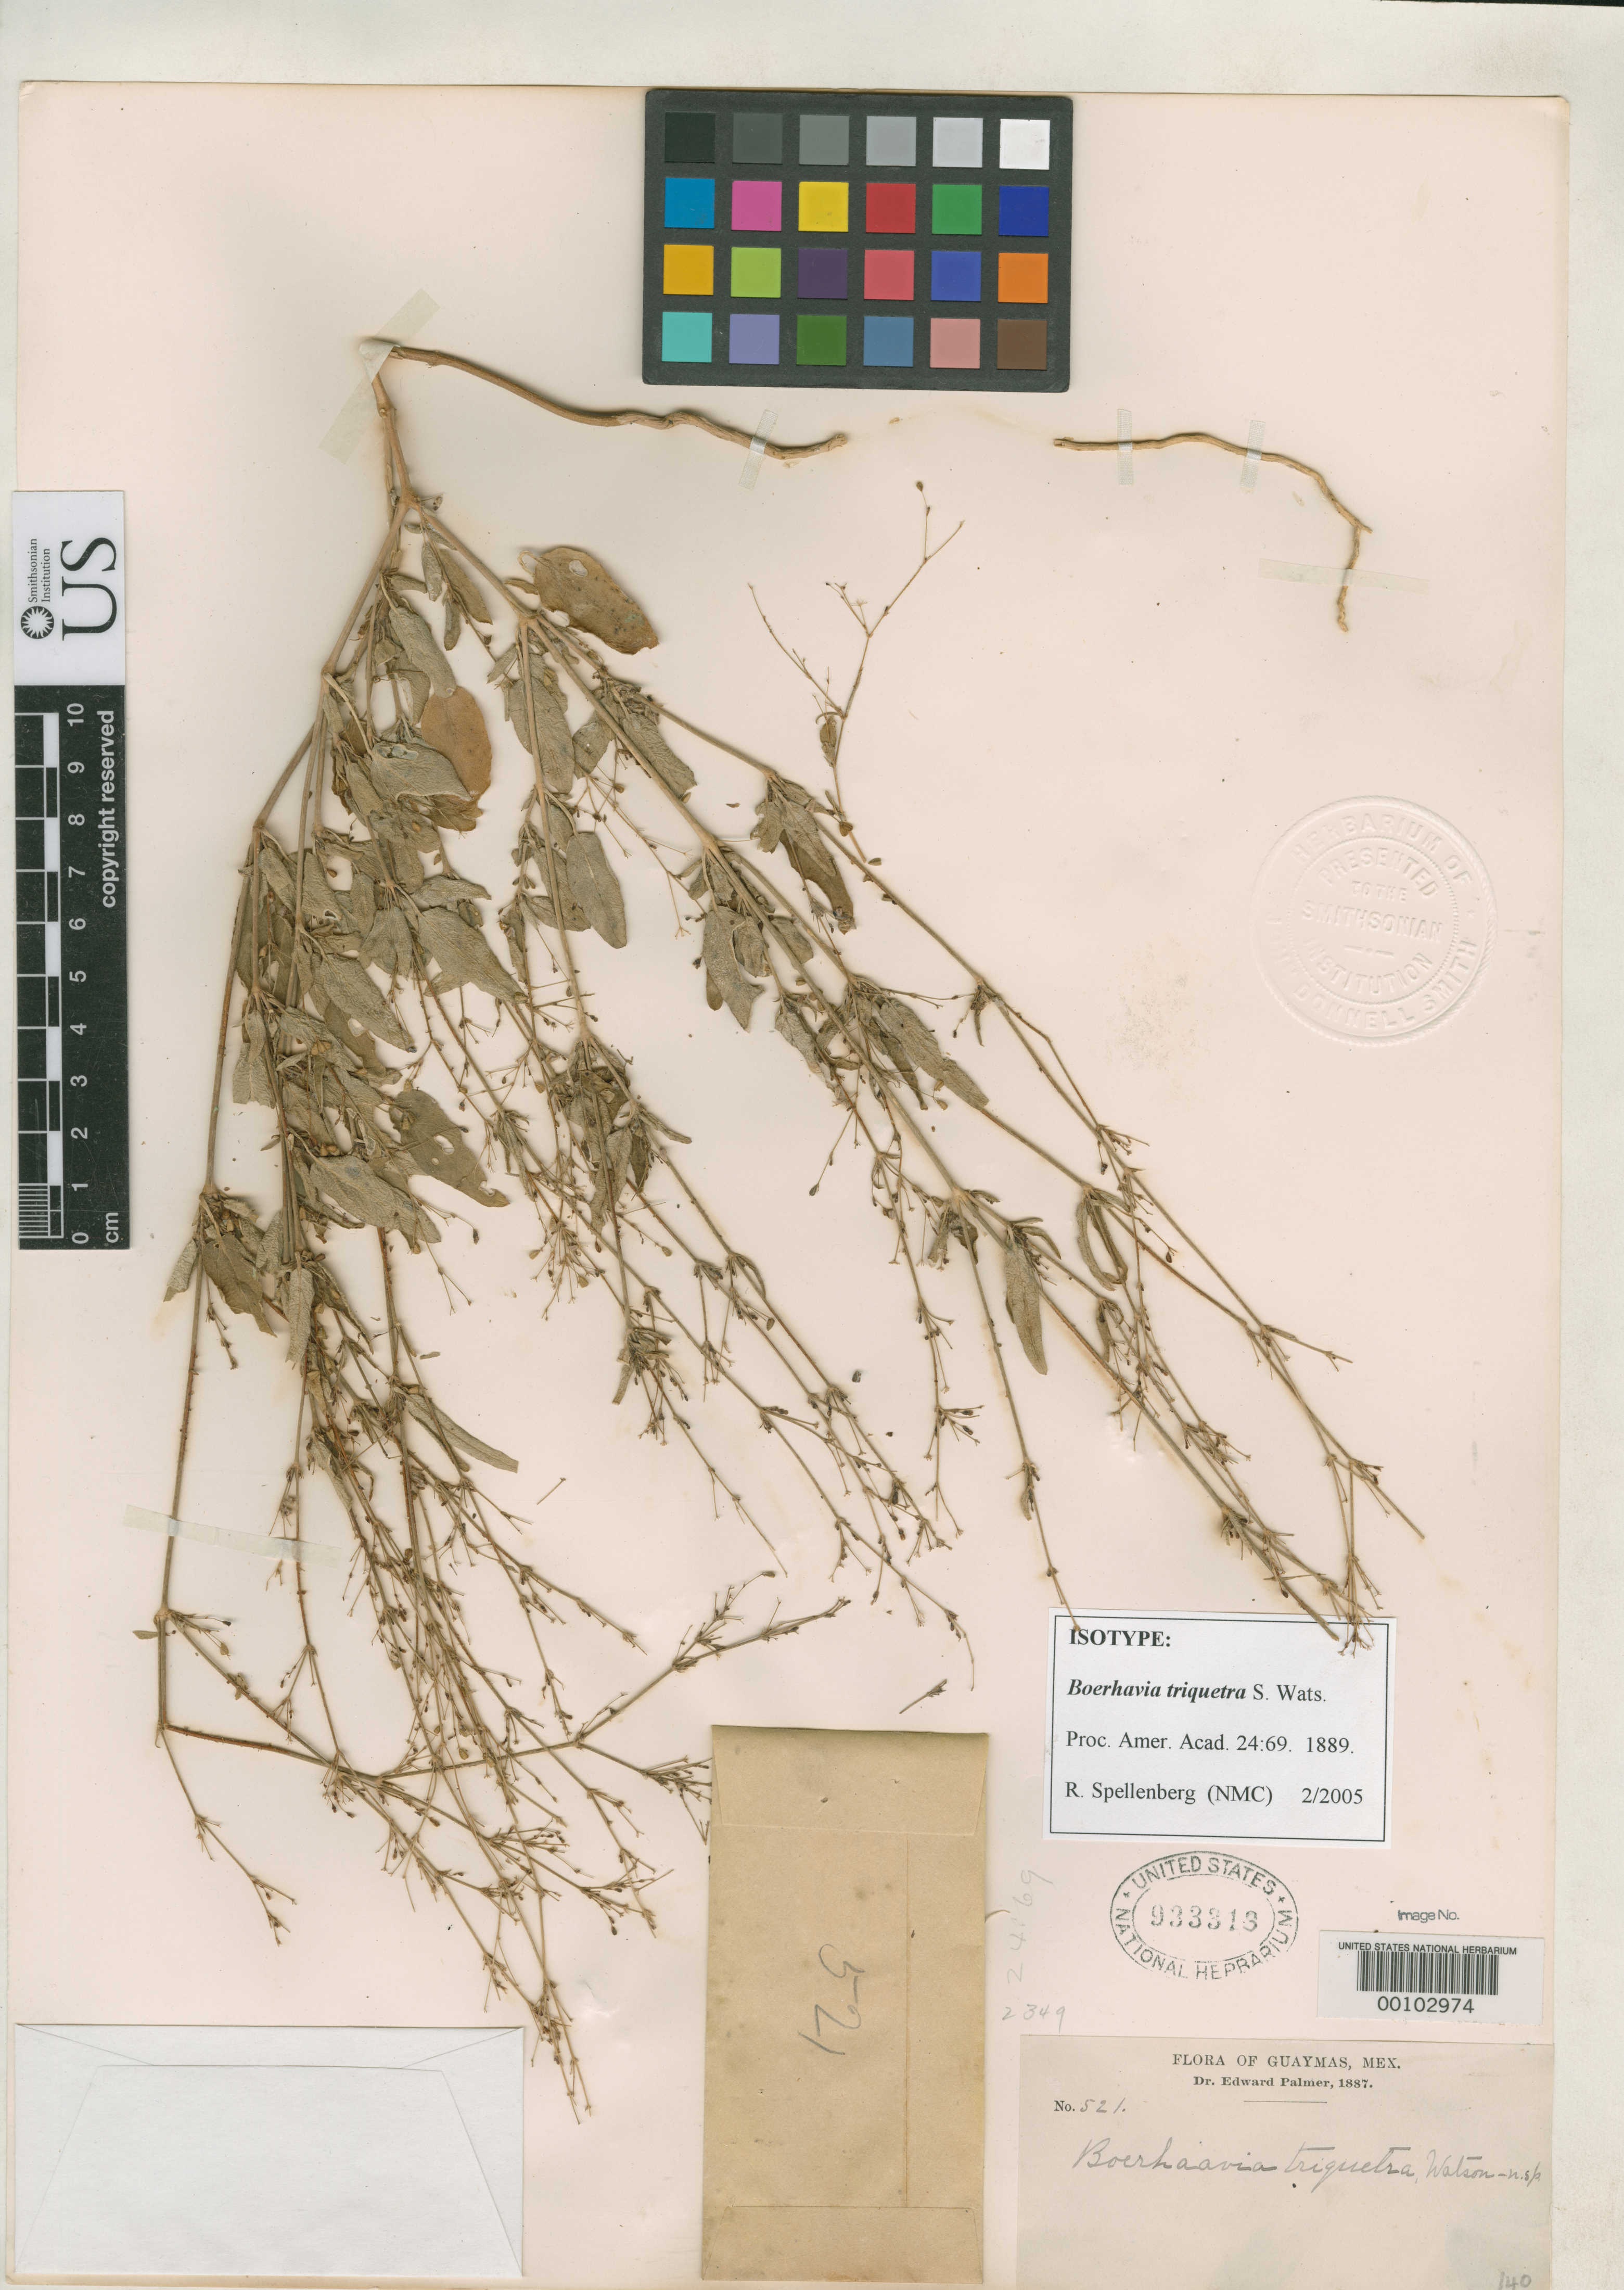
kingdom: Plantae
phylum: Tracheophyta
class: Magnoliopsida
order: Caryophyllales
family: Nyctaginaceae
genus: Boerhavia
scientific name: Boerhavia triquetra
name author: S. Watson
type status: Type Collection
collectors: E. Palmer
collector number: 521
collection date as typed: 1887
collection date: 1887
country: Mexico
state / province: Sonora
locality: Guaymas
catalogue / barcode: US 933313